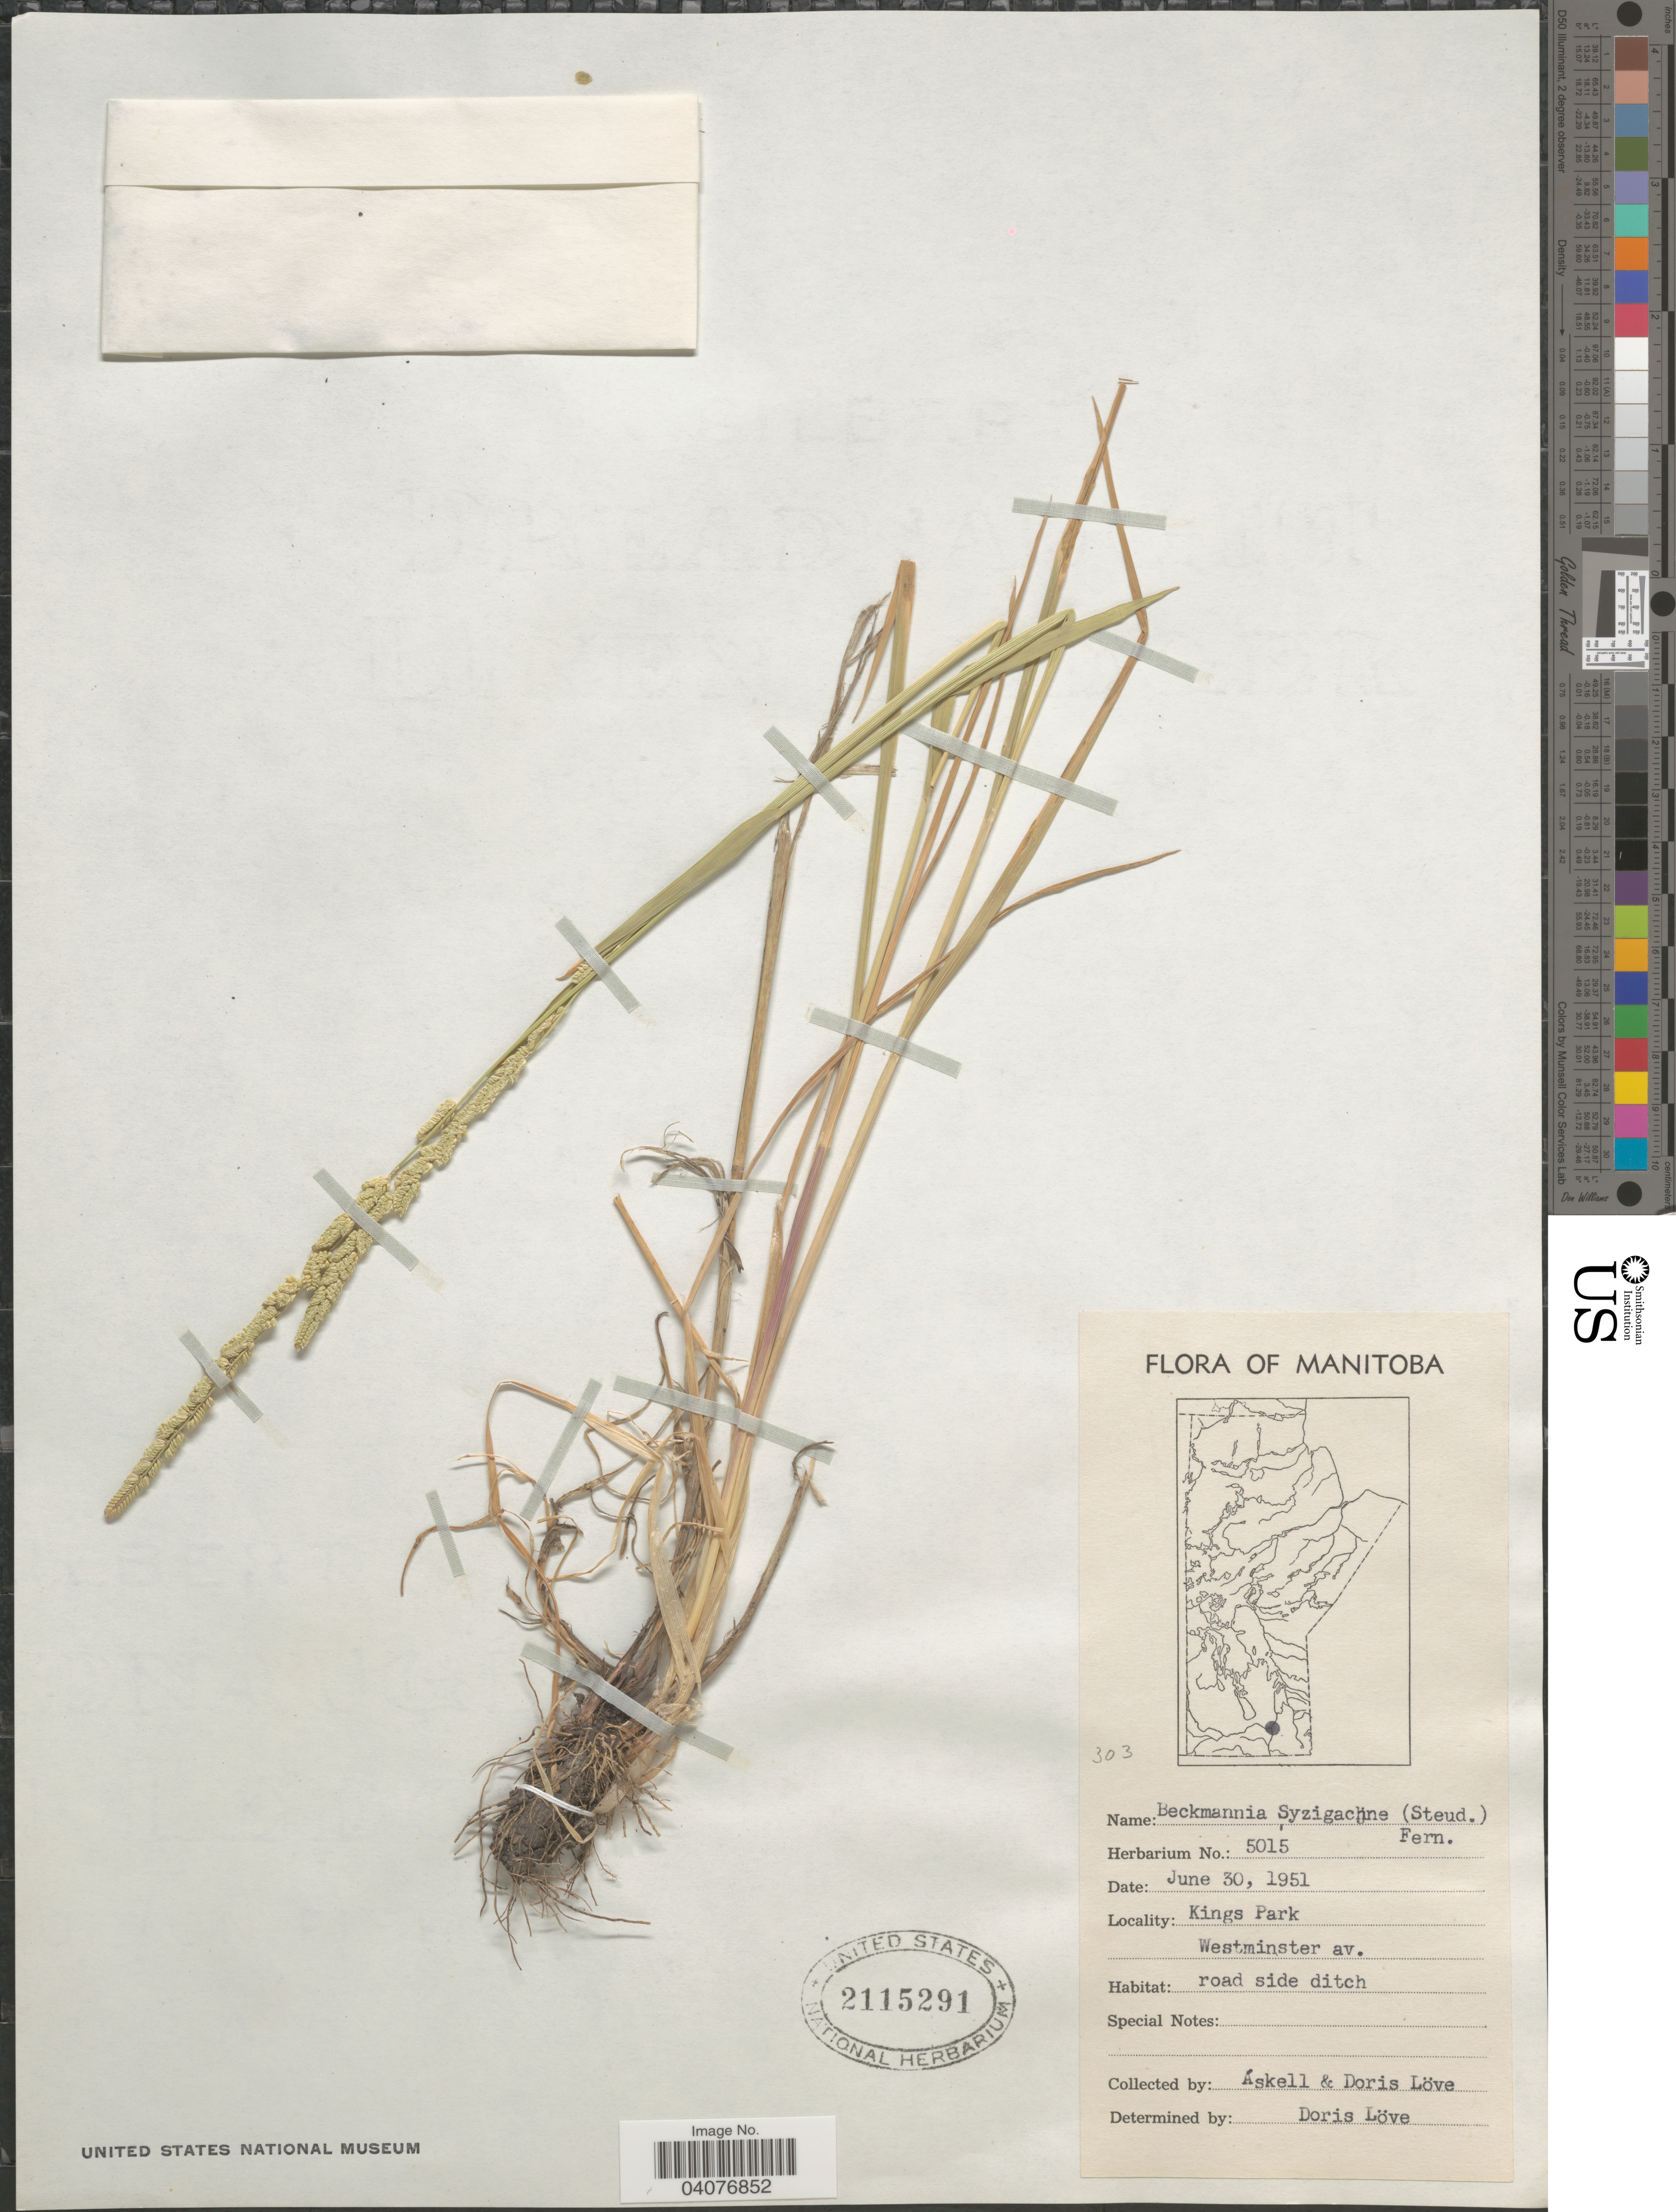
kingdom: Plantae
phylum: Tracheophyta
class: Liliopsida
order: Poales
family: Poaceae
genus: Beckmannia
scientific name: Beckmannia syzigachne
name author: (Steud.) Fernald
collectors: Á. Löve & D. Löve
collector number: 5015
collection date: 1951-06-30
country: Canada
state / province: Manitoba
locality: Kings Park, Westminster av. Road side ditch.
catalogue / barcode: US 2115291